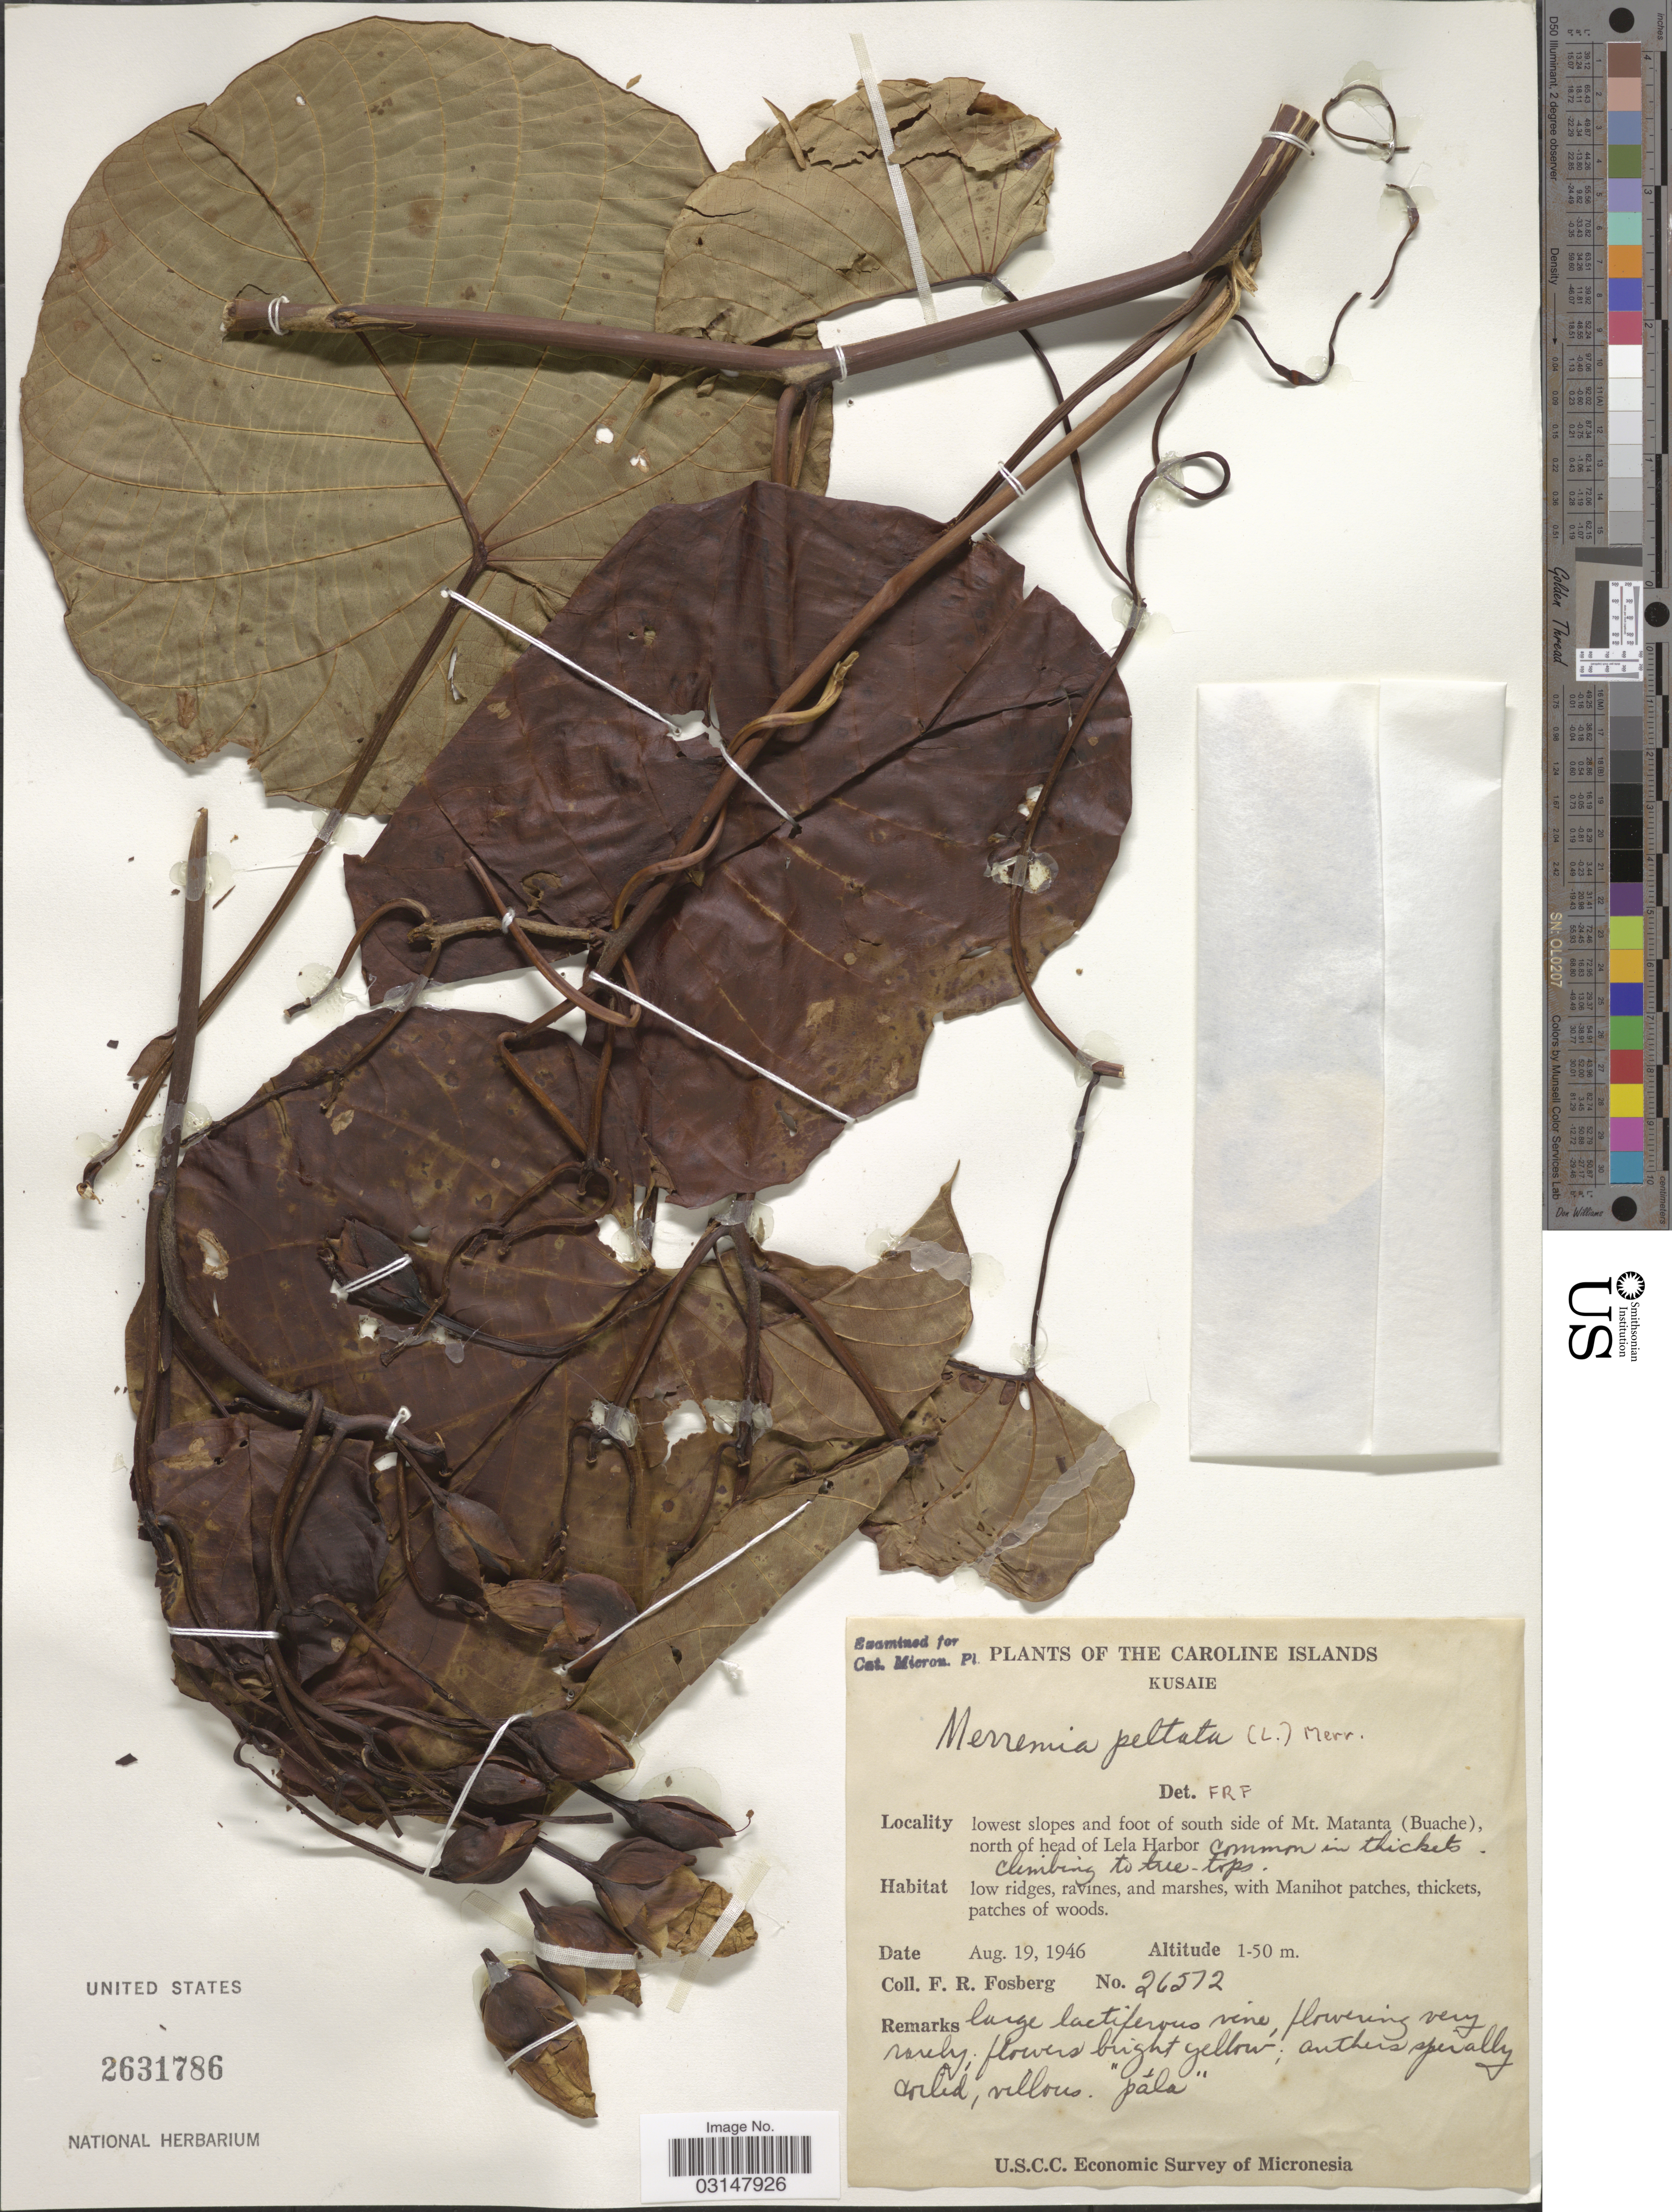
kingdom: Plantae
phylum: Tracheophyta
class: Magnoliopsida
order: Solanales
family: Convolvulaceae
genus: Decalobanthus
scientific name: Decalobanthus peltatus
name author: (L.) A. R. Simões & Staples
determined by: Wagner, W. L., (BOT), Smithsonian Institution - National Museum of Natural History (UNITED STATES)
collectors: F. R. Fosberg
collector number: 26572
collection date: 1946-08-19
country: Micronesia, Federated States of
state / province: Kosrae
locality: The Caroline Islands. Kusaie. Lowest slopes and foot of south side of Mt. Matanta (Buache), north of head of Lela Harbor.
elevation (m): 1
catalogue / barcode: US 2631786